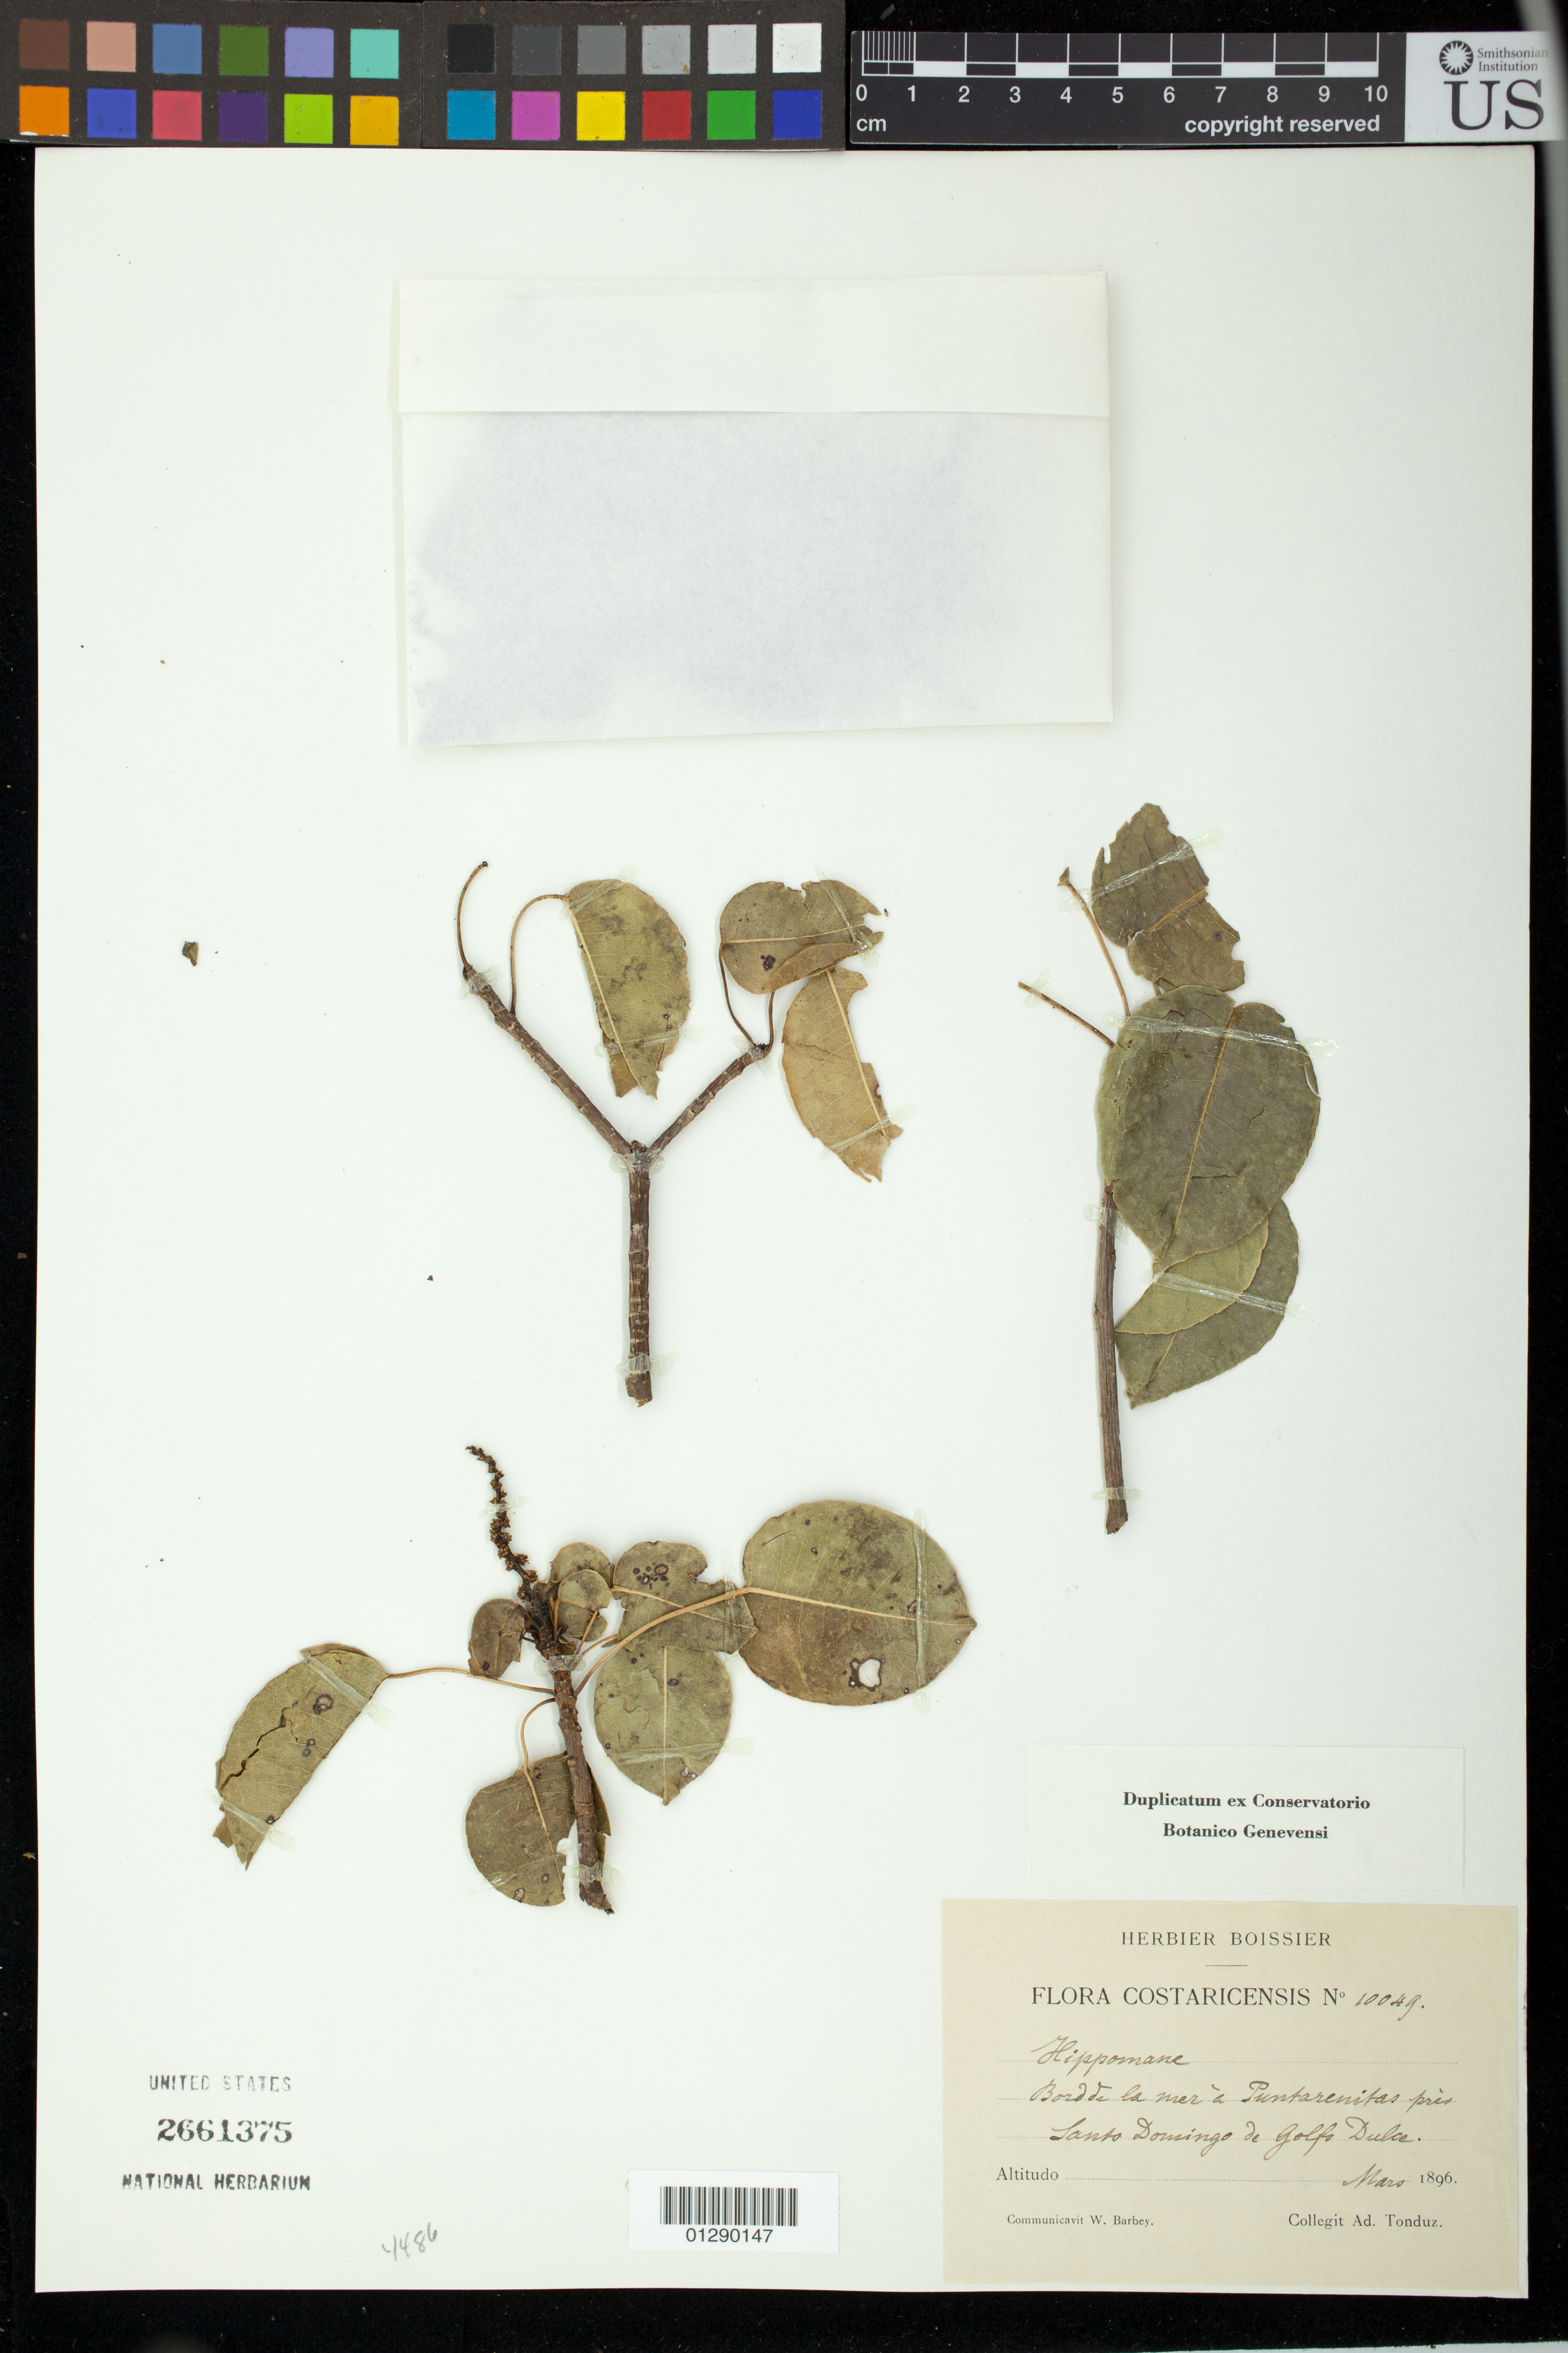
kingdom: Plantae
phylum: Tracheophyta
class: Magnoliopsida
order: Malpighiales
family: Euphorbiaceae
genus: Hippomane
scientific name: Hippomane mancinella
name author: L.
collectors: W. Barbey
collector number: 10049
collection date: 1896-03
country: Costa Rica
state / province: Puntarenas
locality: Bord de la mer a Puntarenitas pres Santo Domingo de Golfo Dulce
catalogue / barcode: US 2661375